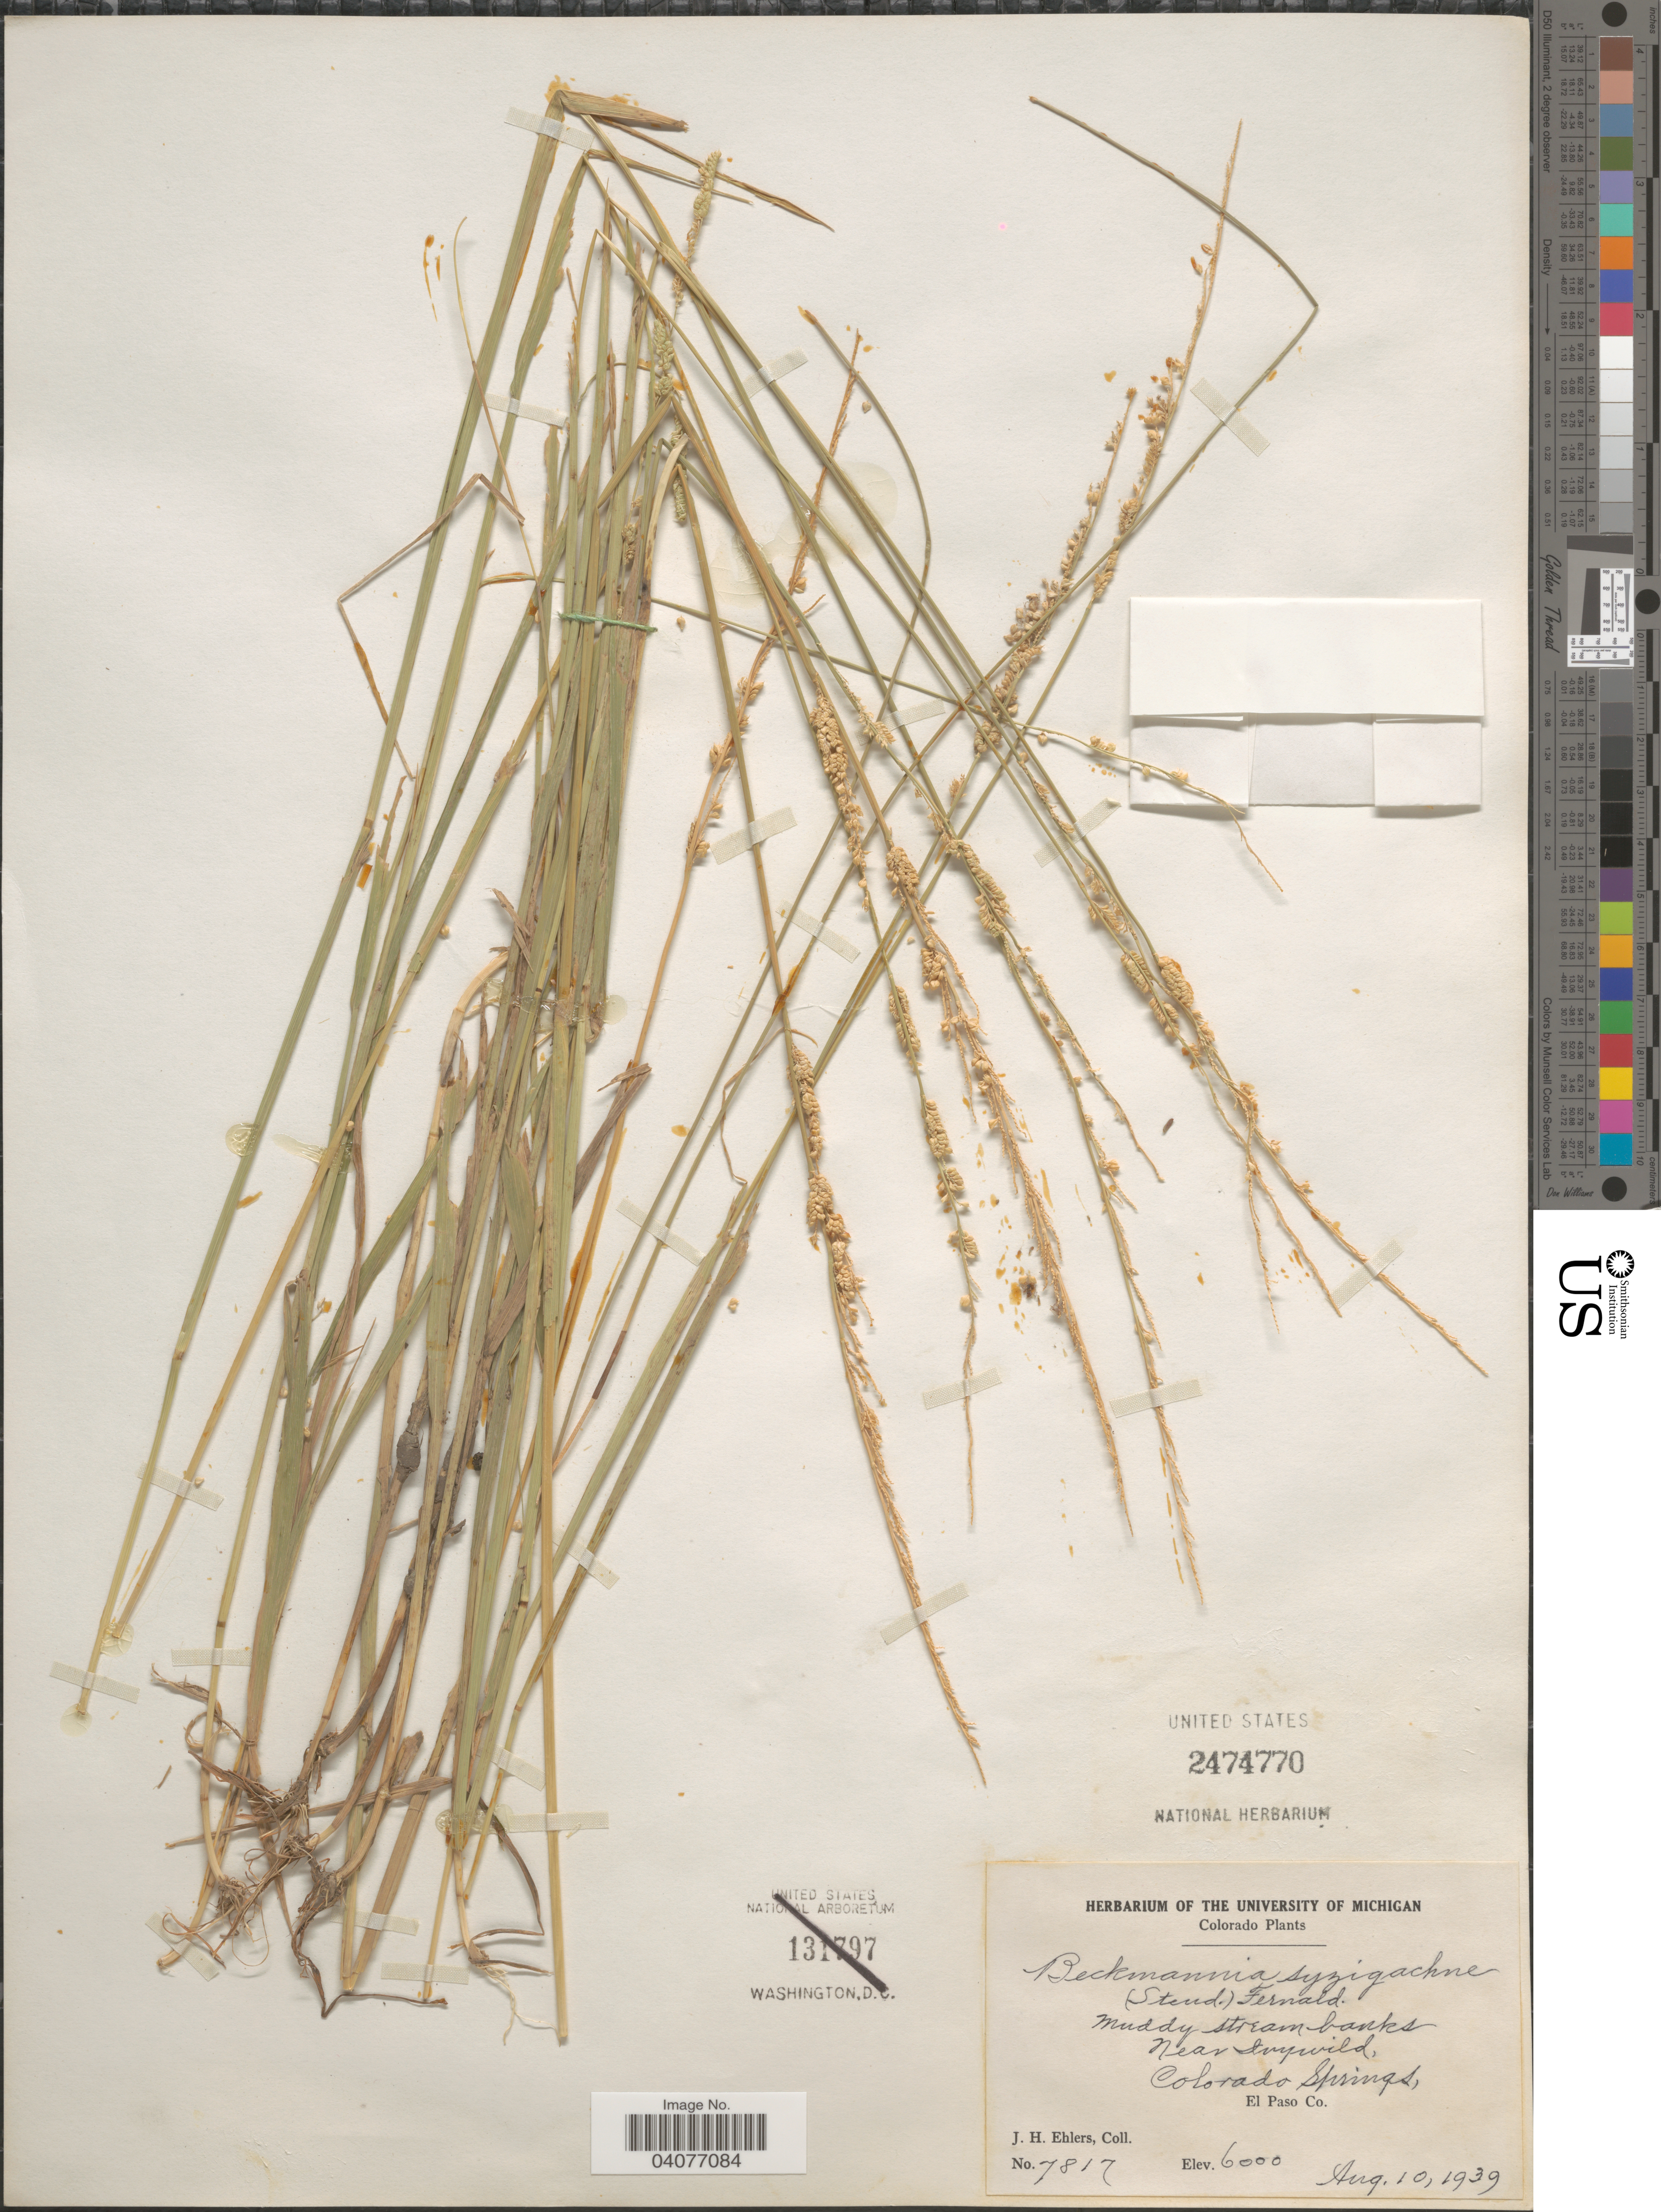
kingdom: Plantae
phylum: Tracheophyta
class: Liliopsida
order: Poales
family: Poaceae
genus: Beckmannia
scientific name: Beckmannia syzigachne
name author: (Steud.) Fernald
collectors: J. H. Ehlers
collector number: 7817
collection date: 1939-08-10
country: United States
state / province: Colorado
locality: Near Ivywild, Colorado Springs. El Paso Co.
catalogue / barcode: US 2474770